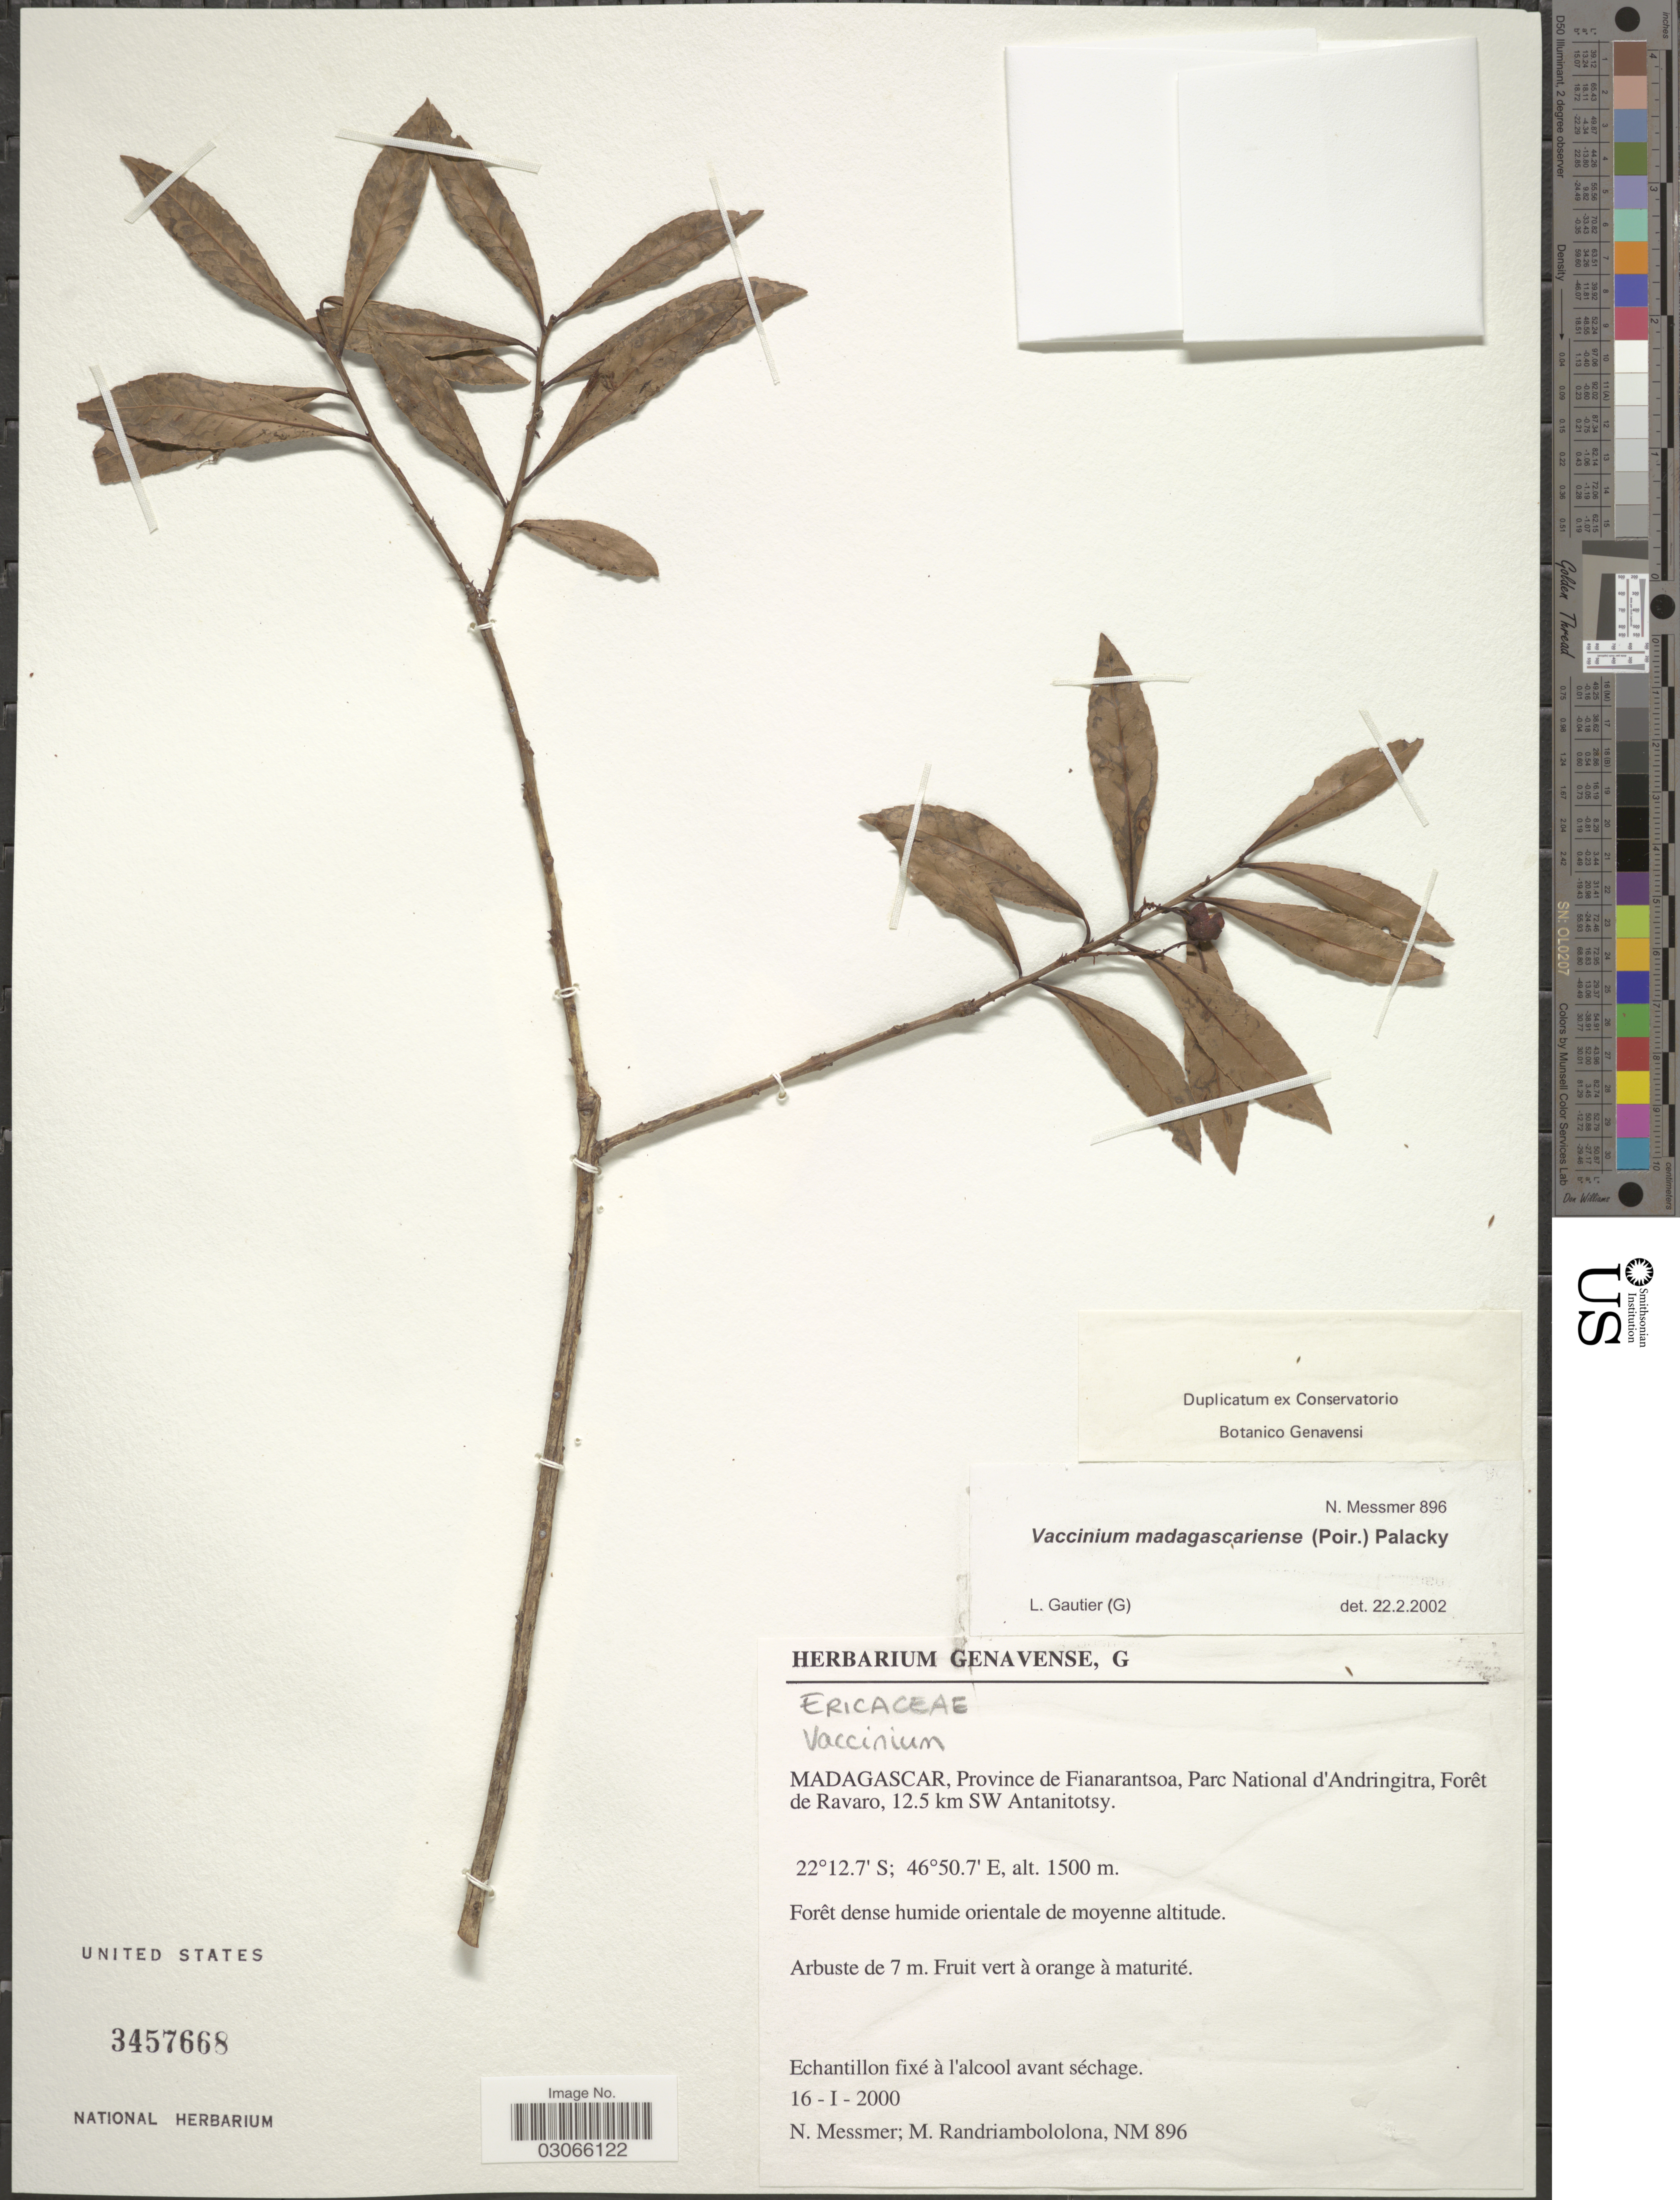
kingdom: Plantae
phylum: Tracheophyta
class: Magnoliopsida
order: Ericales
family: Ericaceae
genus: Vaccinium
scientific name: Vaccinium madagascariense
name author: (Thou. ex Poir.) Sleumer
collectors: N. Messmer & M. Randriambololona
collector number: NM896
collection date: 2000-01-16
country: Madagascar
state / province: Ihorombe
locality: Parc National d'Andringitra, Forêt de Ravaro, 12.5 km SW Antanitotsy.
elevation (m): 1500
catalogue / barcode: US 3457668